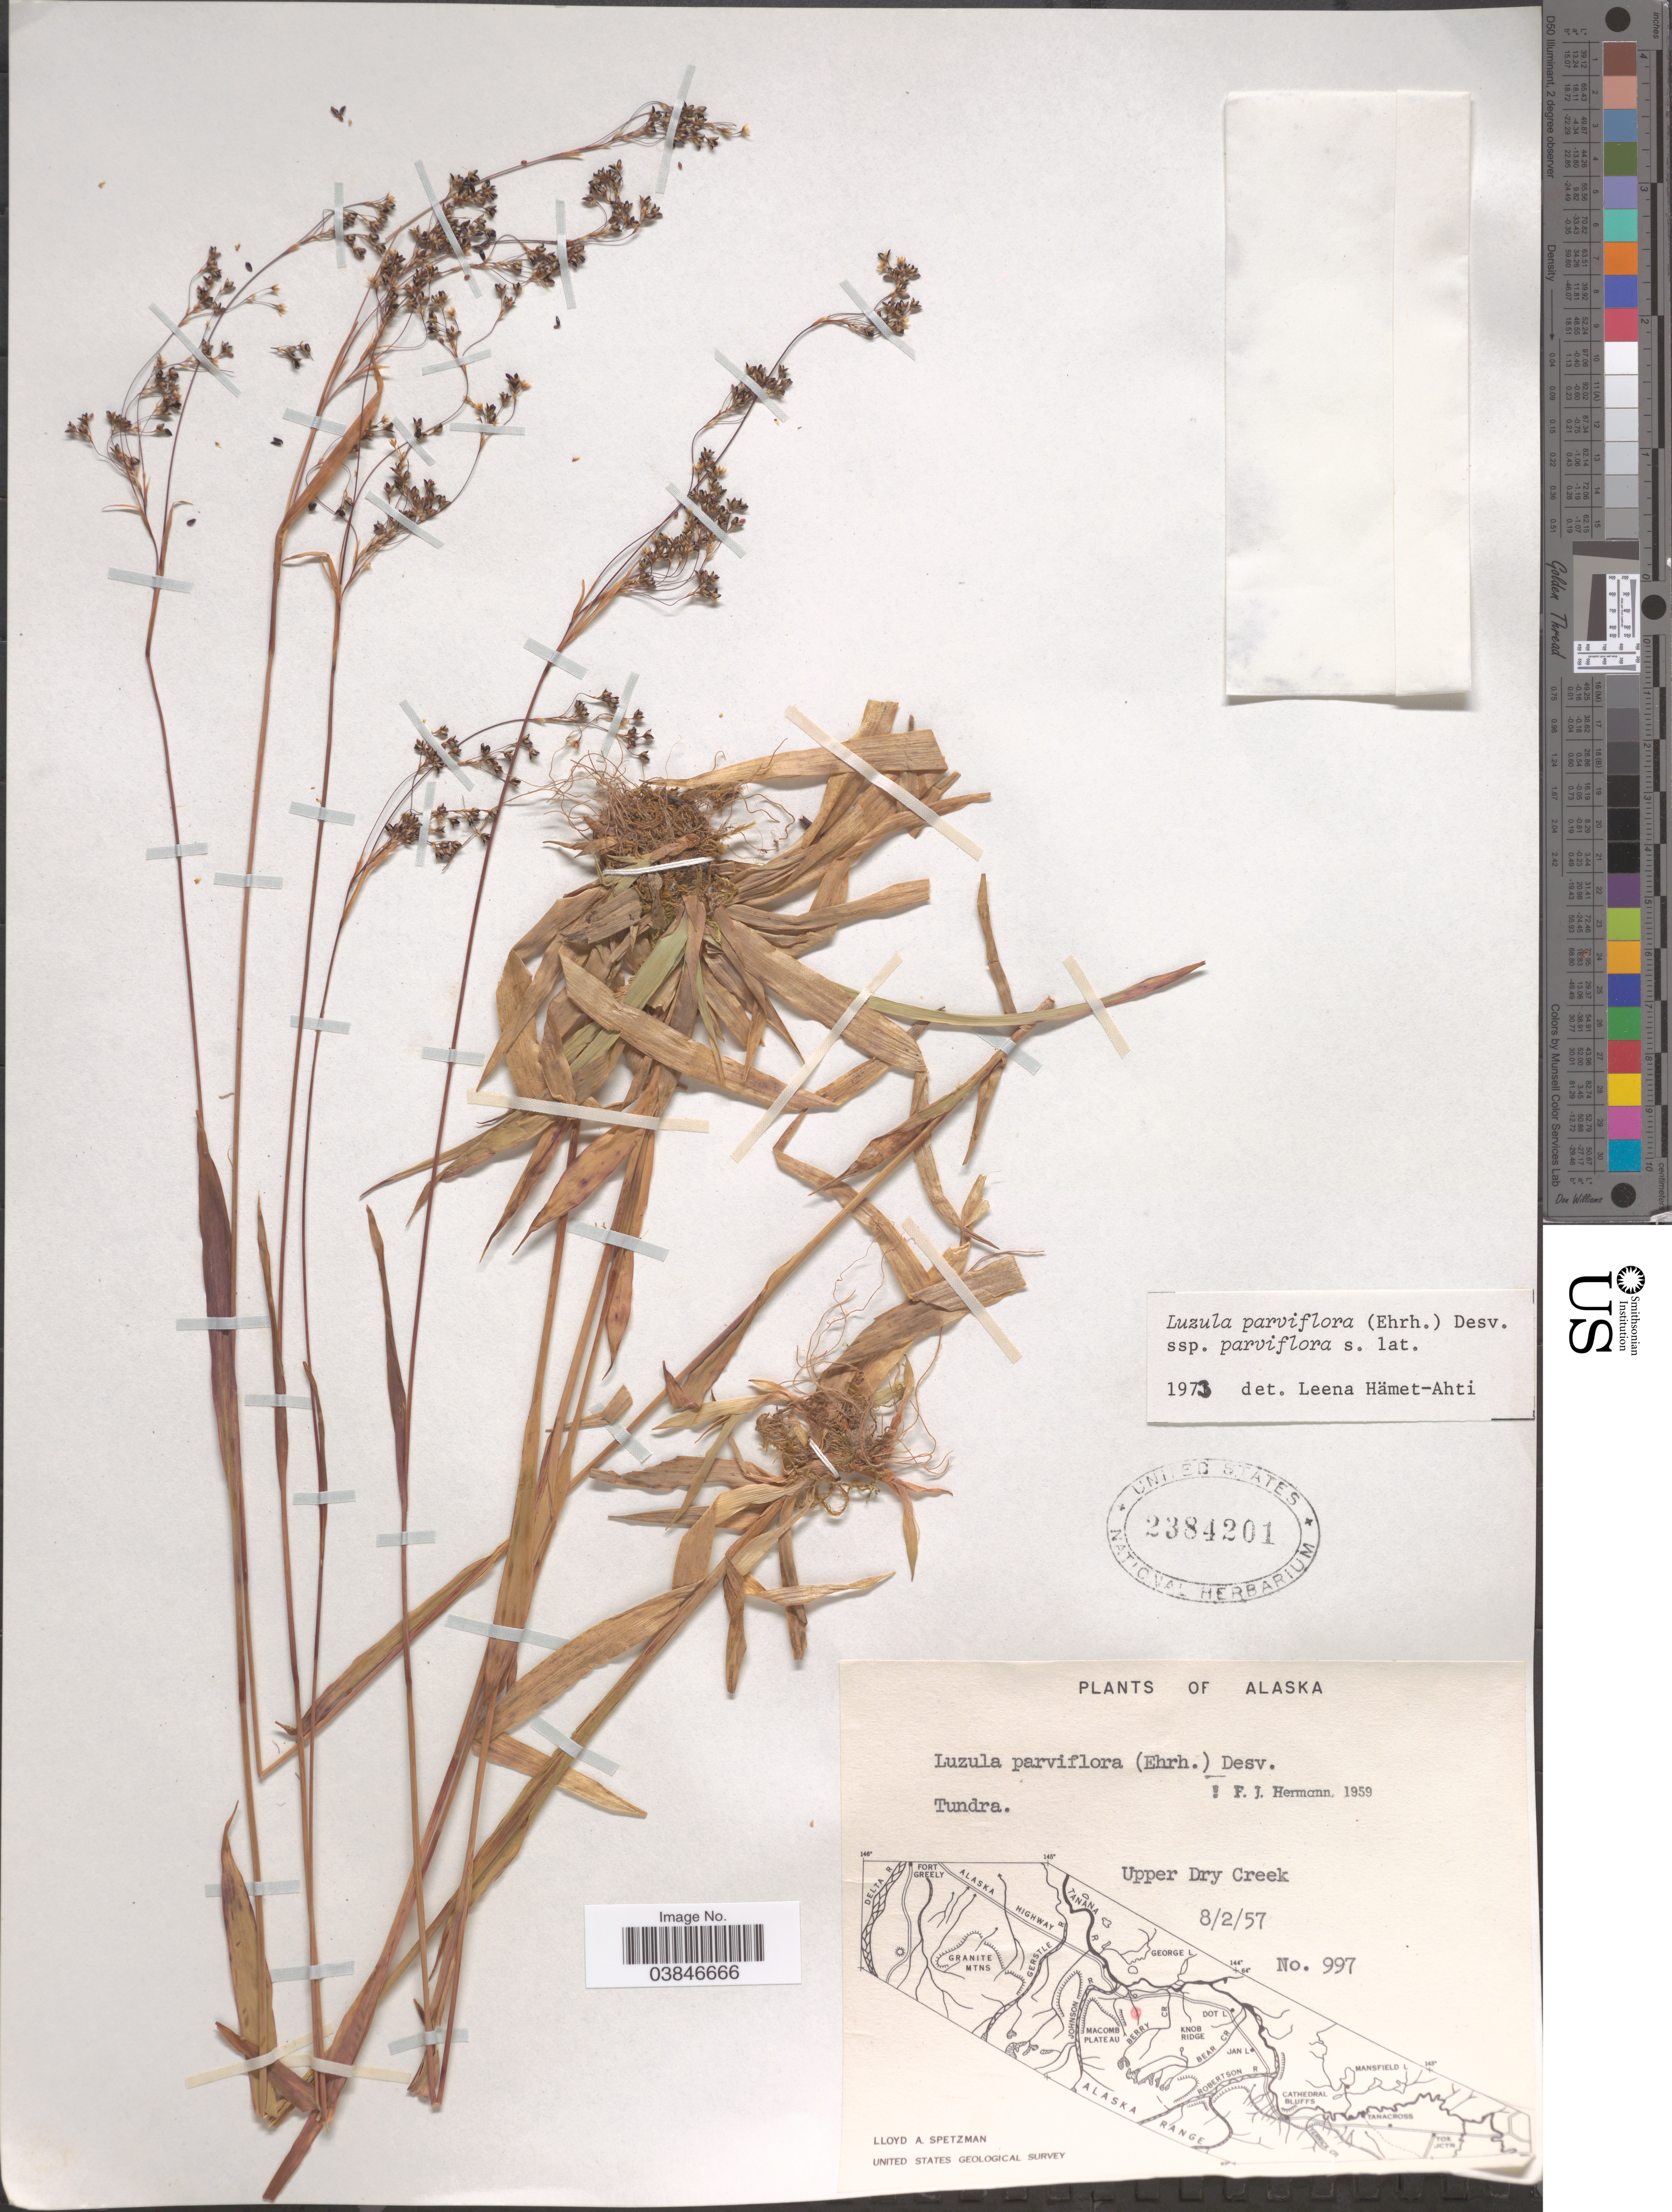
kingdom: Plantae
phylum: Tracheophyta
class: Liliopsida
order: Poales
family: Juncaceae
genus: Luzula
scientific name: Luzula parviflora subsp. parviflora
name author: (Ehrh.) Desv.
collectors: L. Spetzman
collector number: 997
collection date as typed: Transcribed d/m/y: 2/8/57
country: United States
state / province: Alaska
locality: Upper Dry Creek.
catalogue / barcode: US 2384201